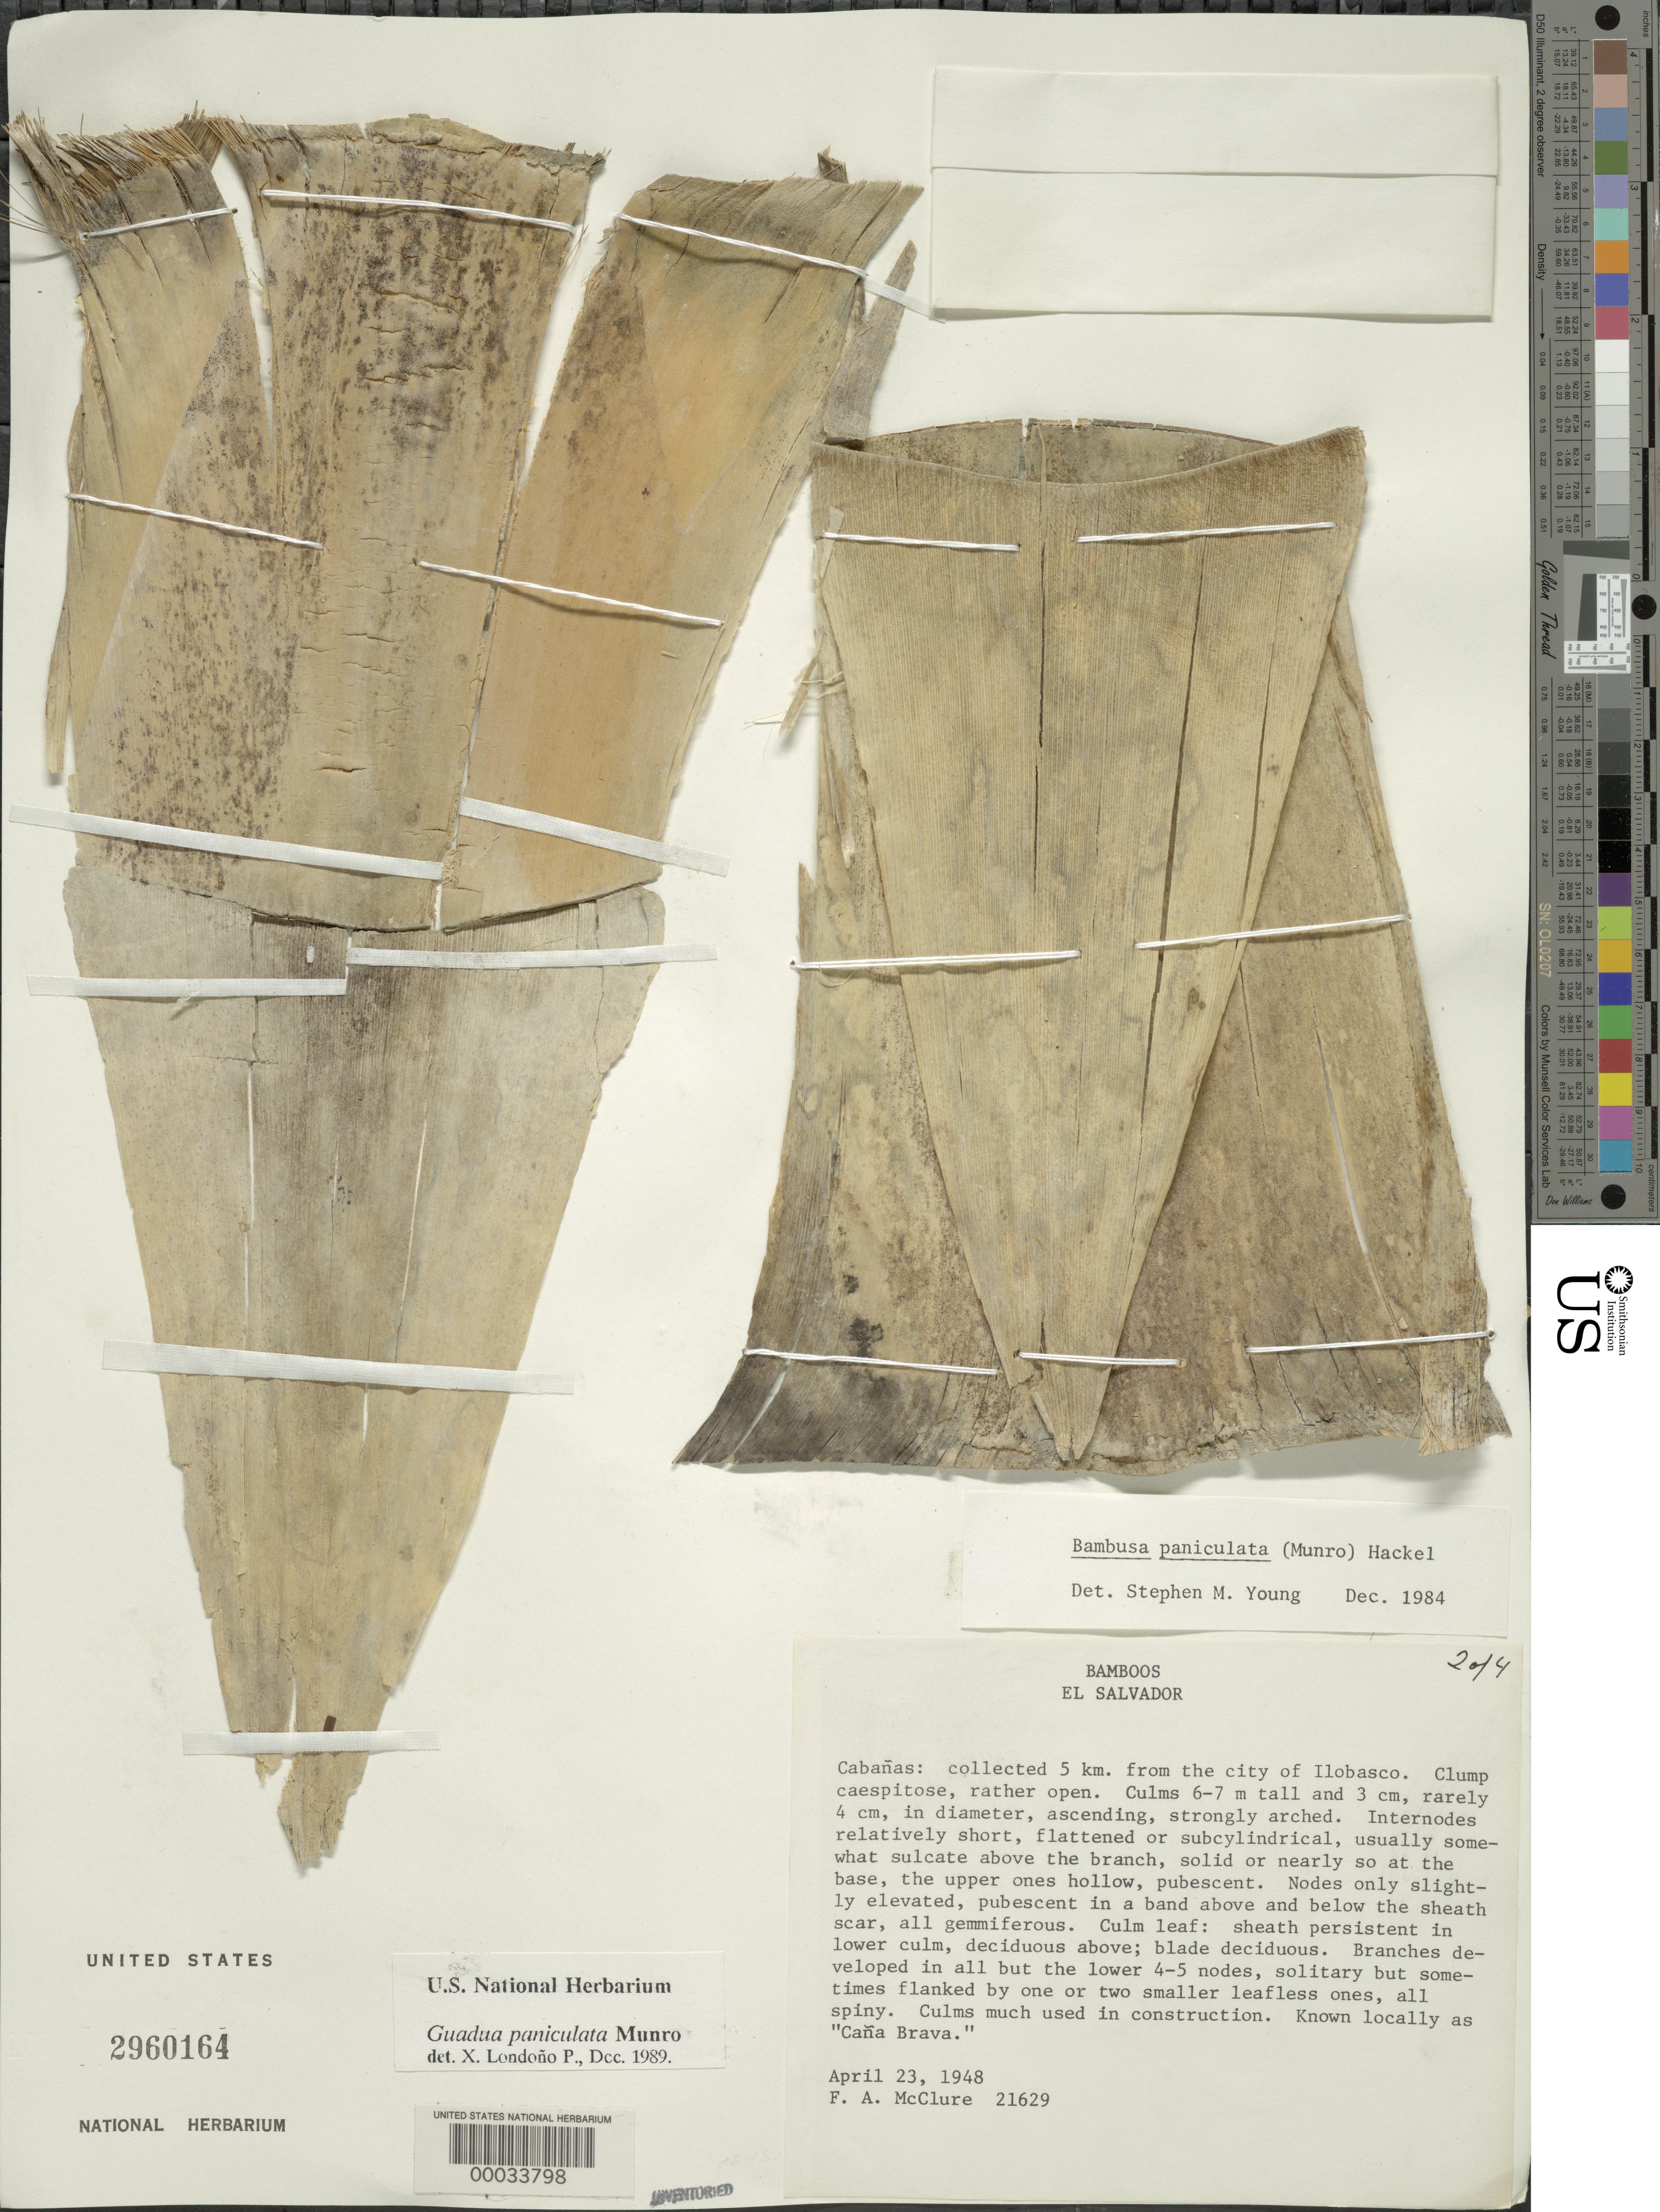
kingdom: Plantae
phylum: Tracheophyta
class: Liliopsida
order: Poales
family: Poaceae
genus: Guadua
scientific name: Guadua paniculata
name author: Munro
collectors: F. A. McClure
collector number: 21629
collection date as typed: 23 Apr 1948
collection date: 1948-04-23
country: El Salvador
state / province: Cabañas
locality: Itobasco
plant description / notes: There is a second set of 3 sheets to this collection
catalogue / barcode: US 2960164